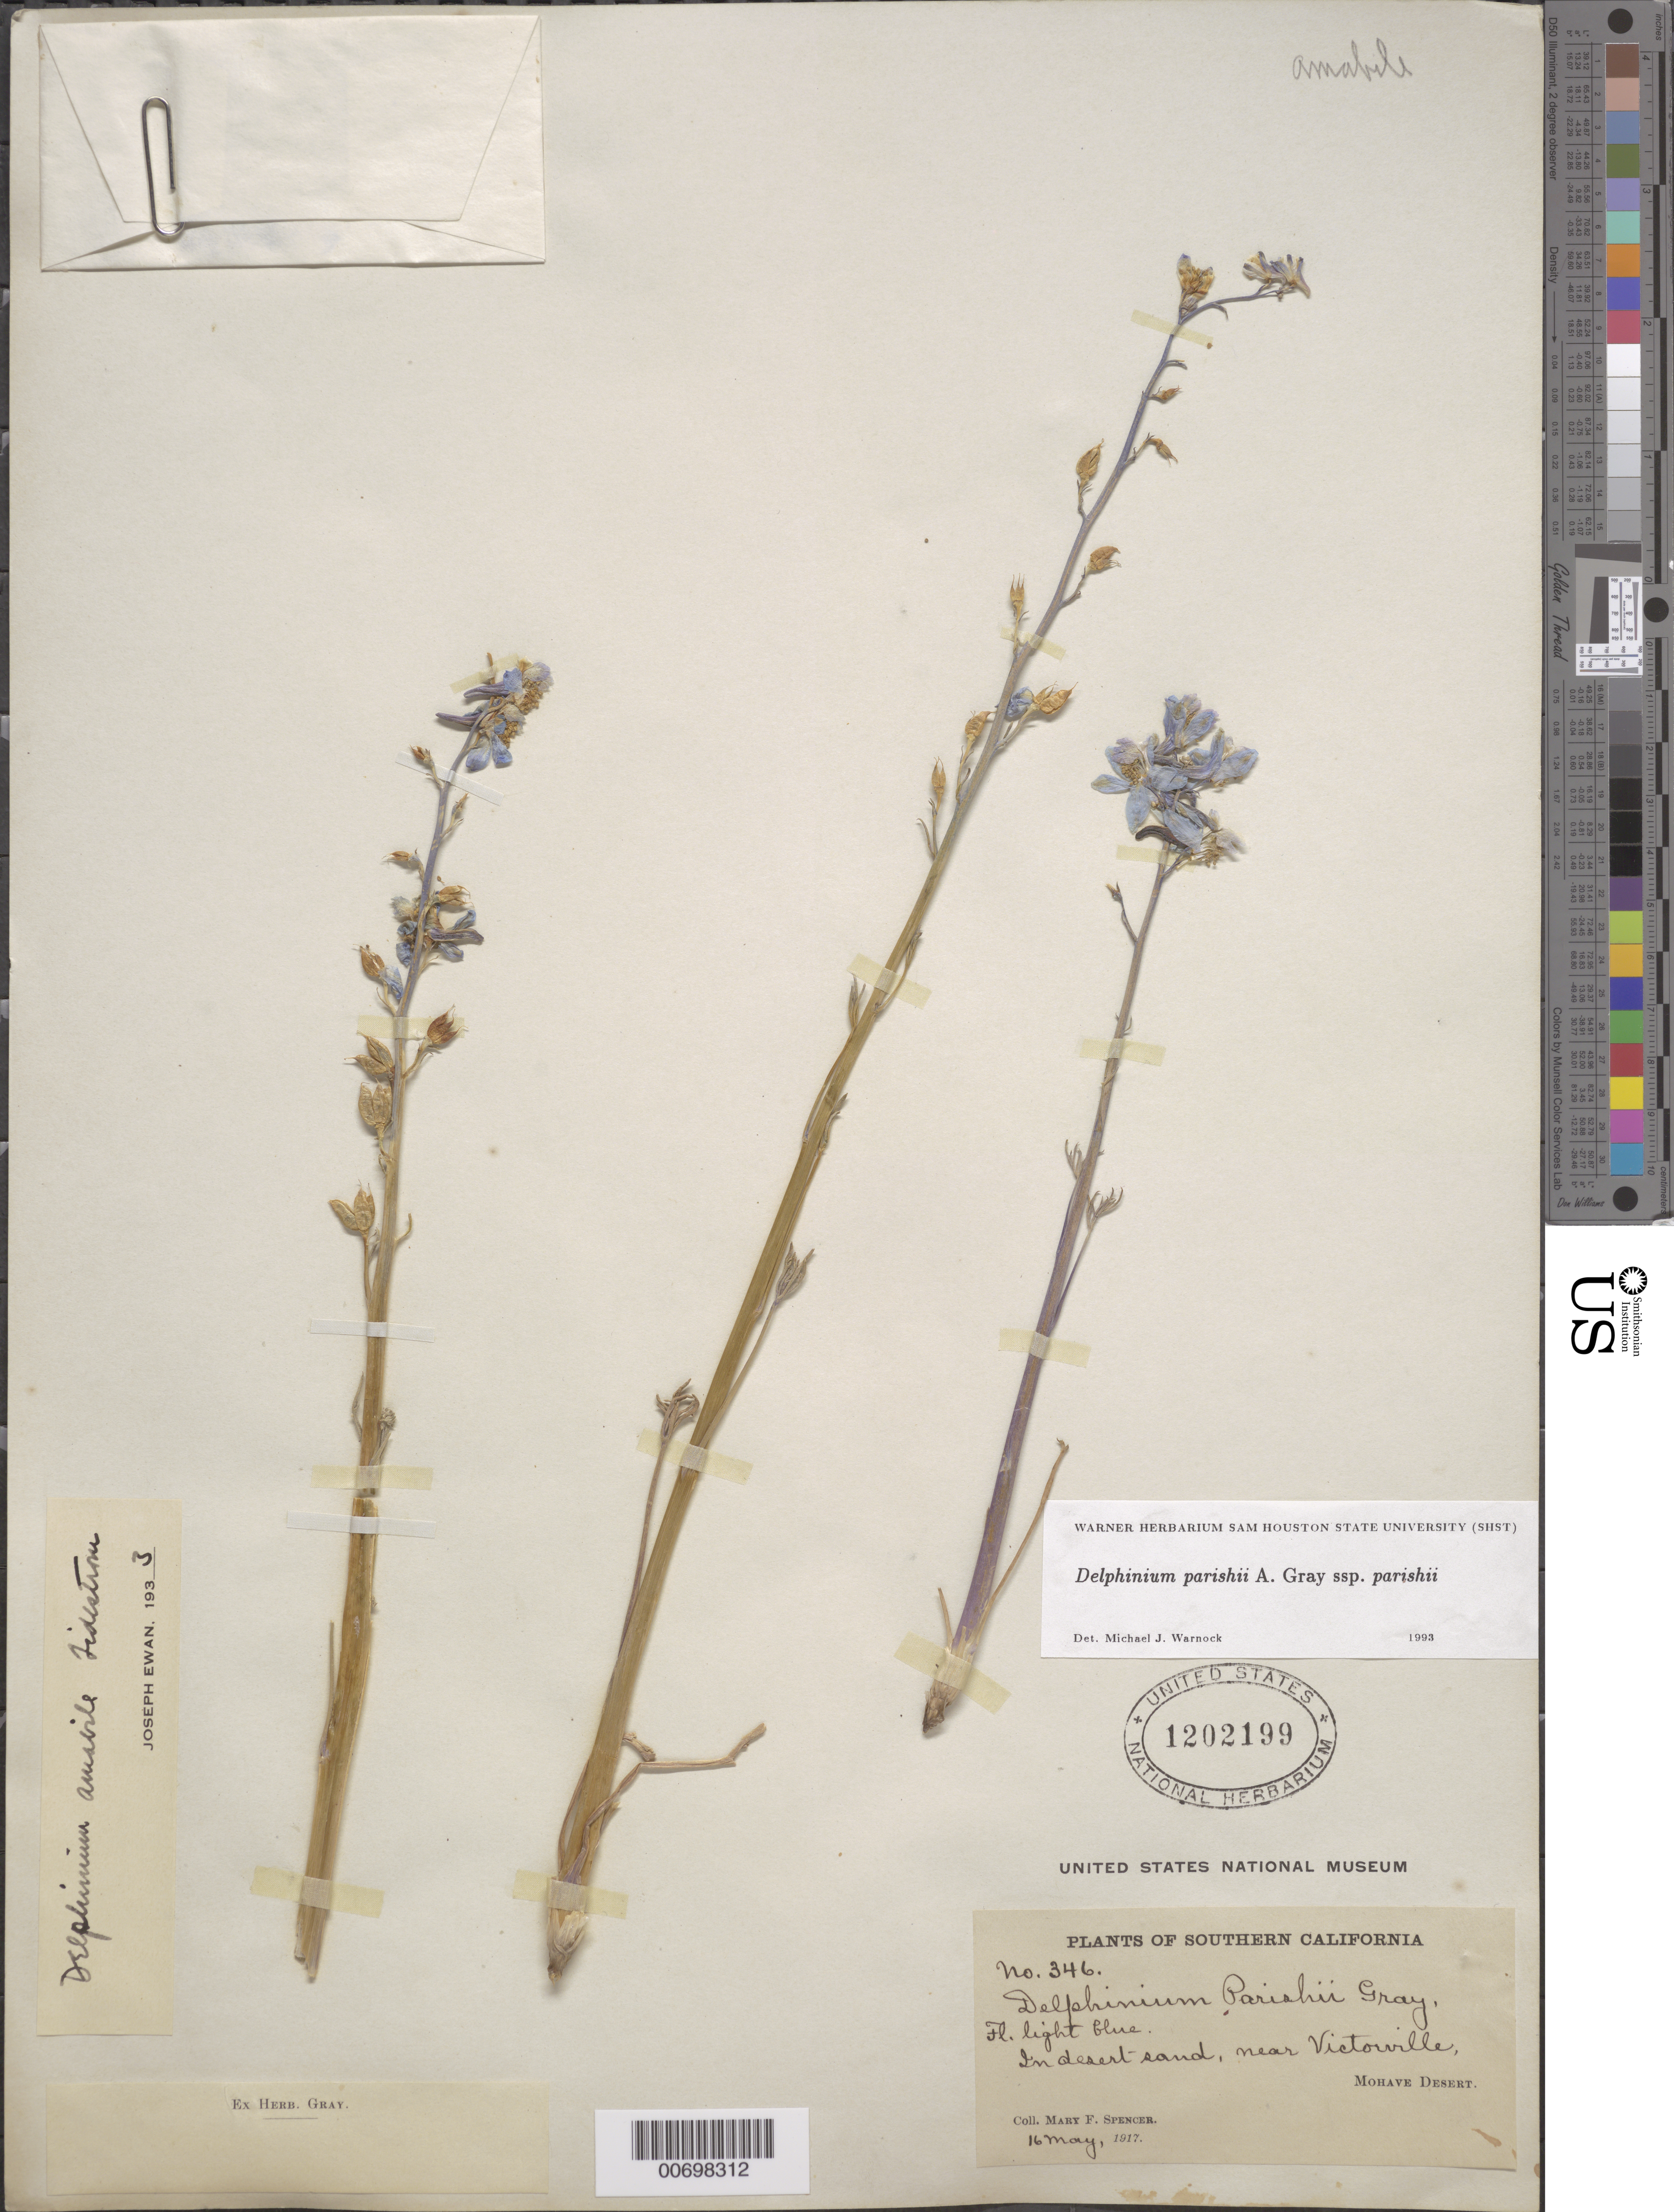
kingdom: Plantae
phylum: Tracheophyta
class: Magnoliopsida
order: Ranunculales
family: Ranunculaceae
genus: Delphinium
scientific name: Delphinium parishii subsp. parishii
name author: A. Gray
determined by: Warnock, M. J., (SHST), Sam Houston State University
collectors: M. Spencer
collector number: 346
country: United States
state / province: California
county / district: Kern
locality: In desert sand, near Victorville, Mohave Desert.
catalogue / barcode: US 1202199